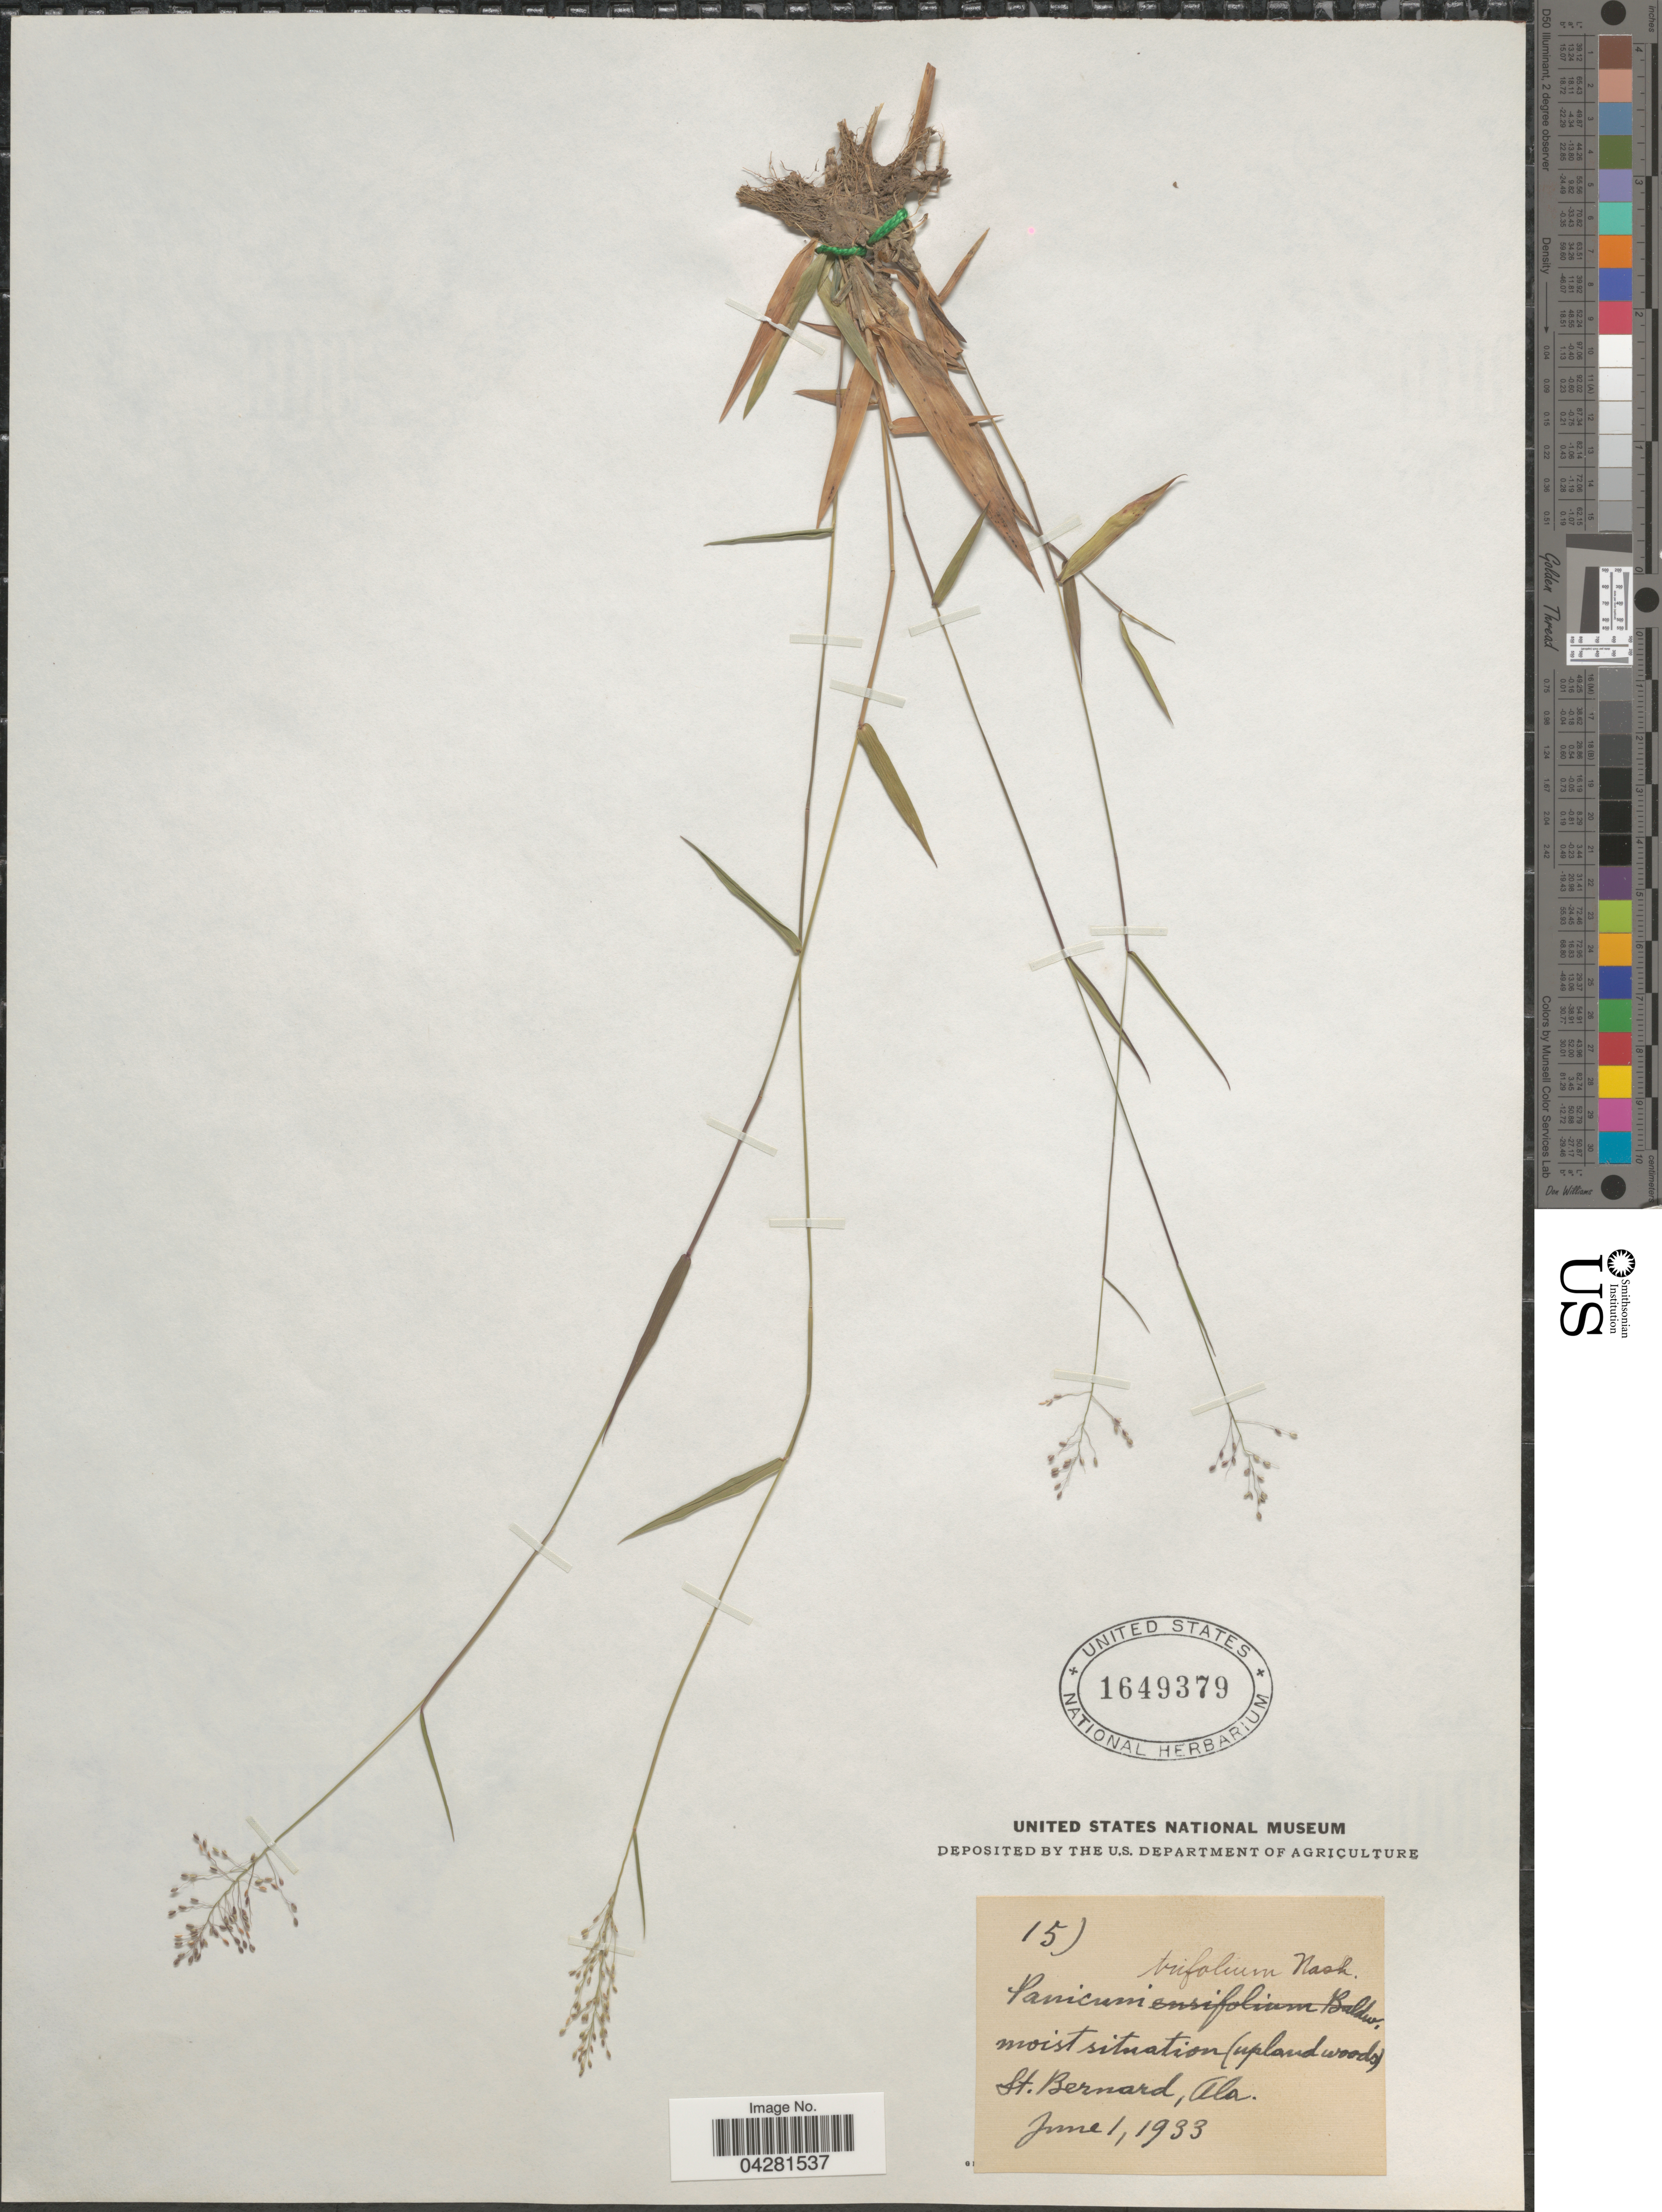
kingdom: Plantae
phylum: Tracheophyta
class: Liliopsida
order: Poales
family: Poaceae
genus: Dichanthelium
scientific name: Dichanthelium dichotomum var. unciphyllum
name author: (Trin.) Davidse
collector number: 15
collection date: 1933-06-01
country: United States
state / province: Alabama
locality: Moist situation (upland woods) St. Bernard.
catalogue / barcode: US 1649379